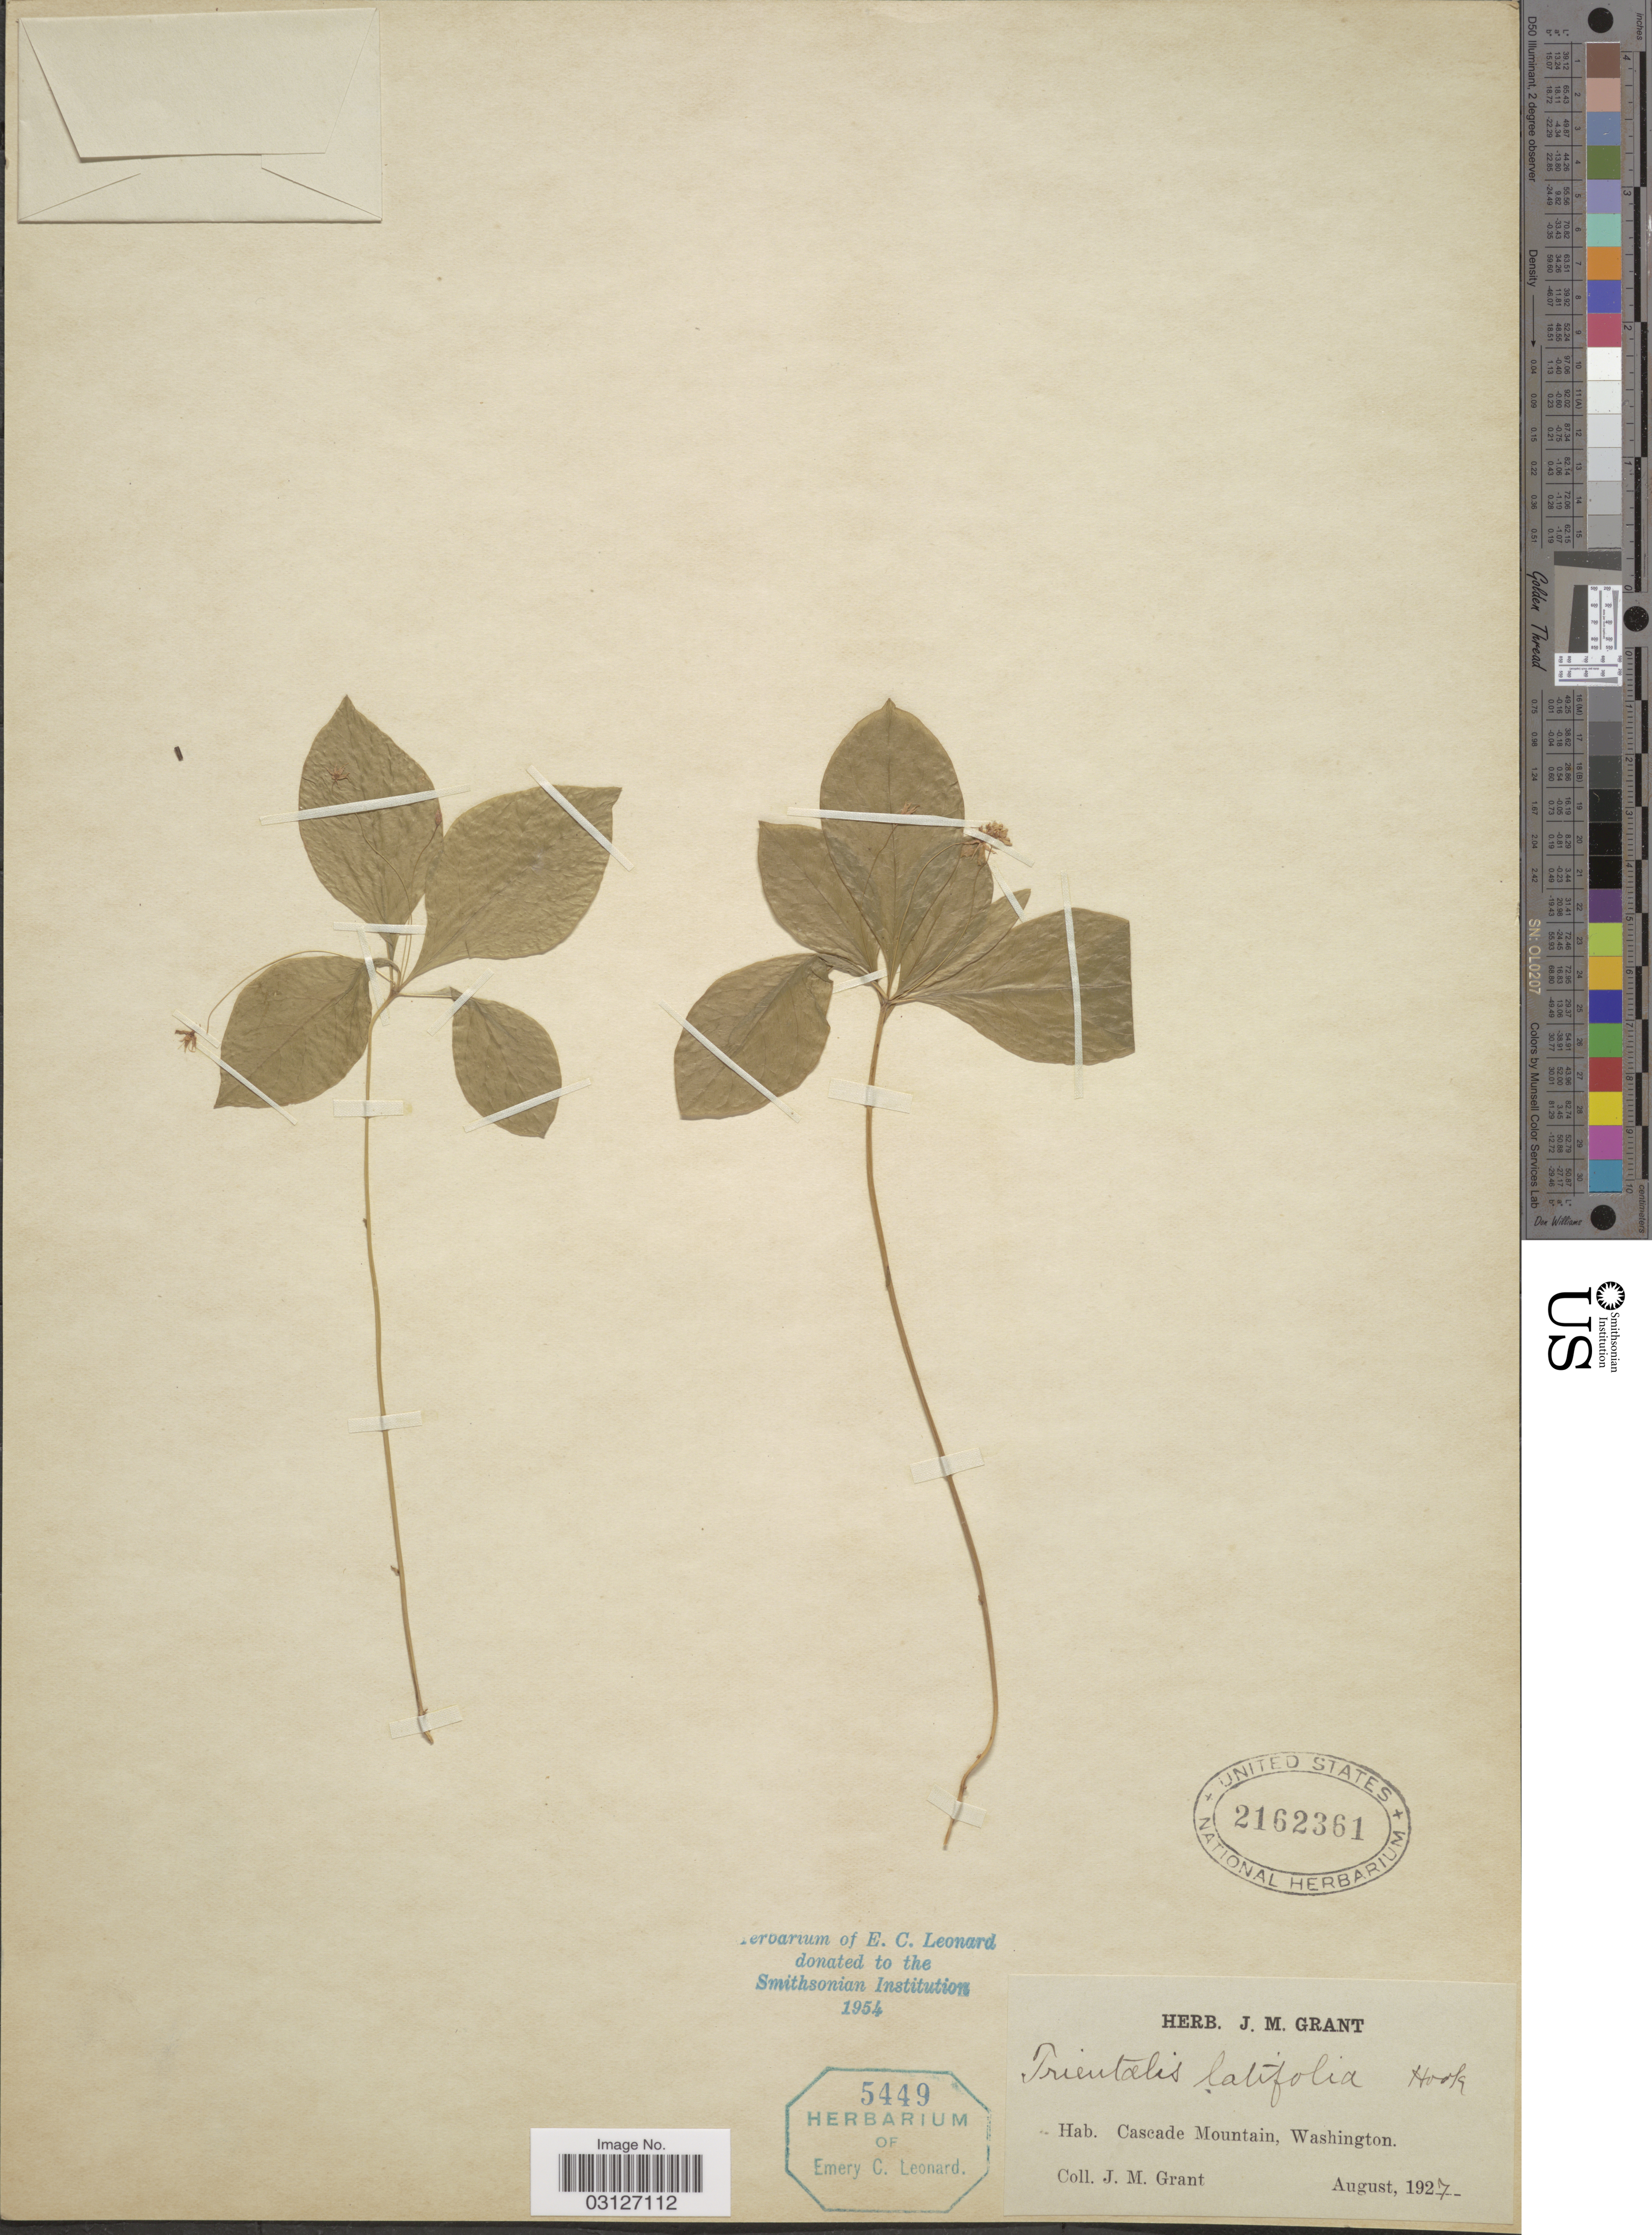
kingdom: Plantae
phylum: Tracheophyta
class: Magnoliopsida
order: Ericales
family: Primulaceae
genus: Trientalis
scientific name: Trientalis latifolia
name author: Hook.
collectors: J. M. Grant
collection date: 1927-08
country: United States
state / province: Washington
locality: Cascade Mountain.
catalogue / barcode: US 2162361